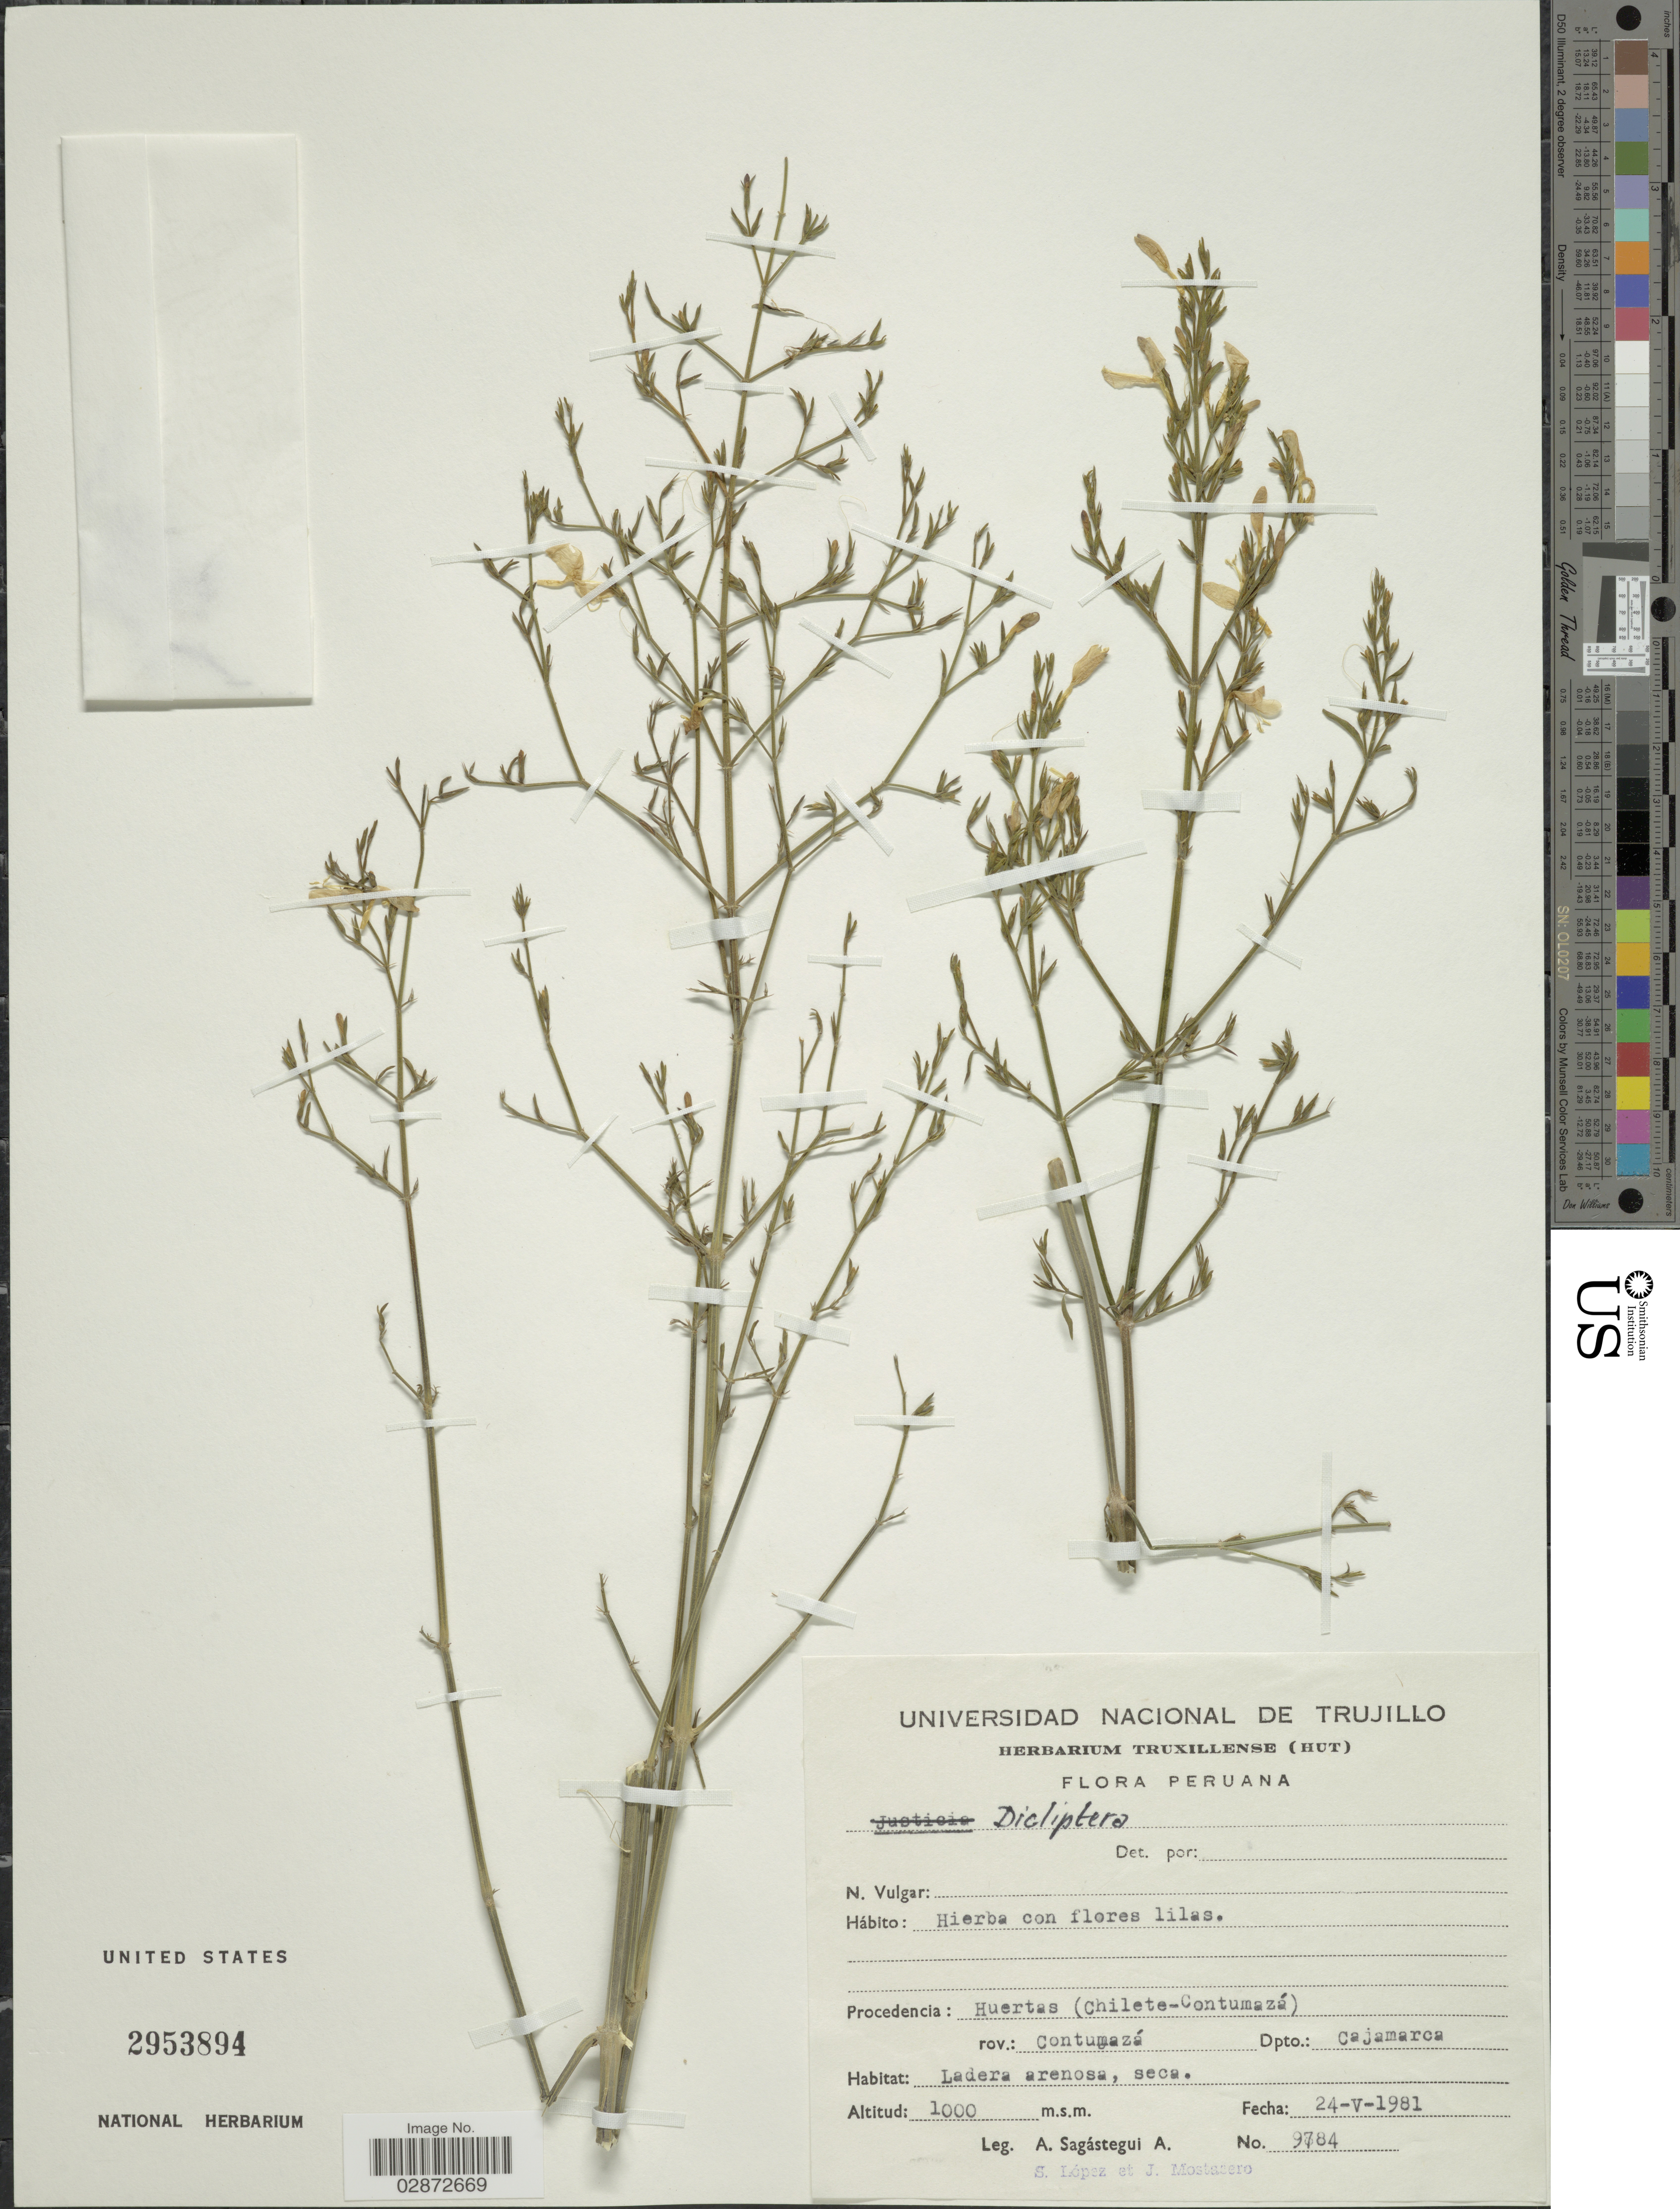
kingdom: Plantae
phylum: Tracheophyta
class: Magnoliopsida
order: Lamiales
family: Acanthaceae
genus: Dicliptera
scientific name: Dicliptera sp.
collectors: A. Sagástegui A., S. Lopez & J. Mostacero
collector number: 9784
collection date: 1981-05-24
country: Peru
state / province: Cajamarca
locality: Huertas (Chilete-Contumazá). Rov.: Contumazá. Dpto.: Cajamarca.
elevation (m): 1000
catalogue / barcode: US 2953894